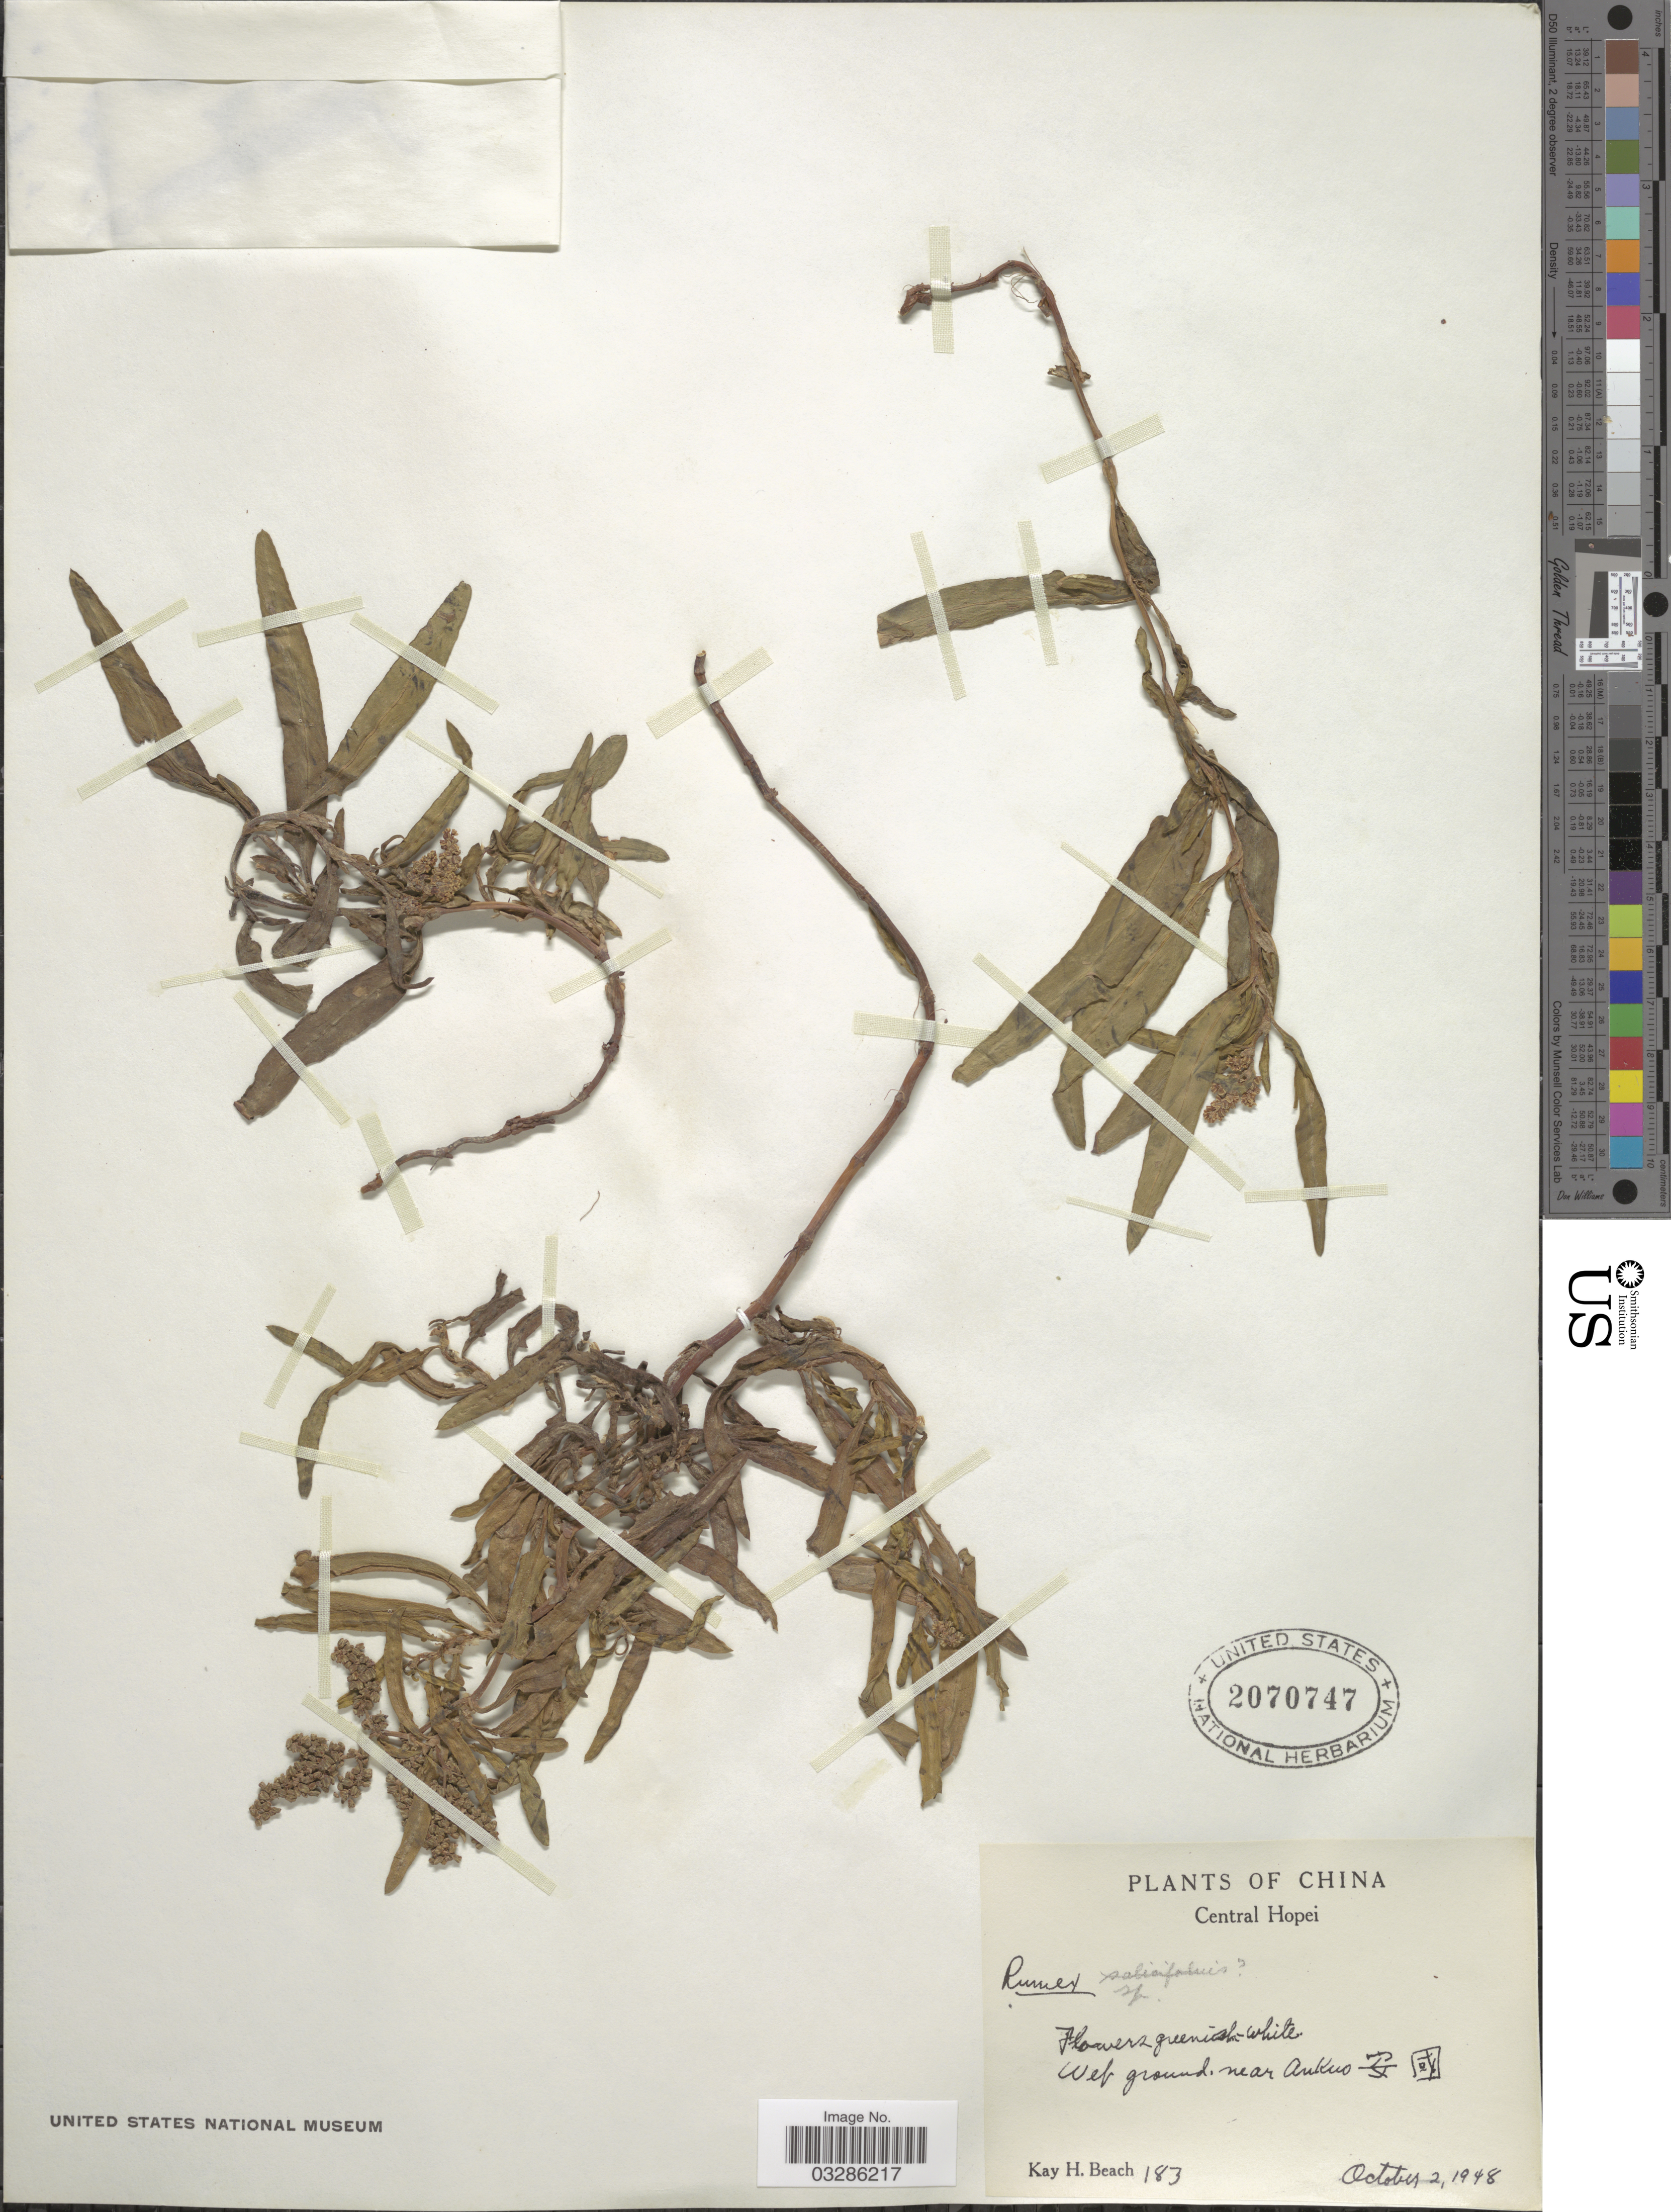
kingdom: Plantae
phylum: Tracheophyta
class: Magnoliopsida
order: Caryophyllales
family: Polygonaceae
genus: Rumex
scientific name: Rumex sp.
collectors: K. H. Beach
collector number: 183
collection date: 1948-10-02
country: China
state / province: Hebei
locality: Central Hopei. Wet ground, near Ankuo X.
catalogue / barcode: US 2070747